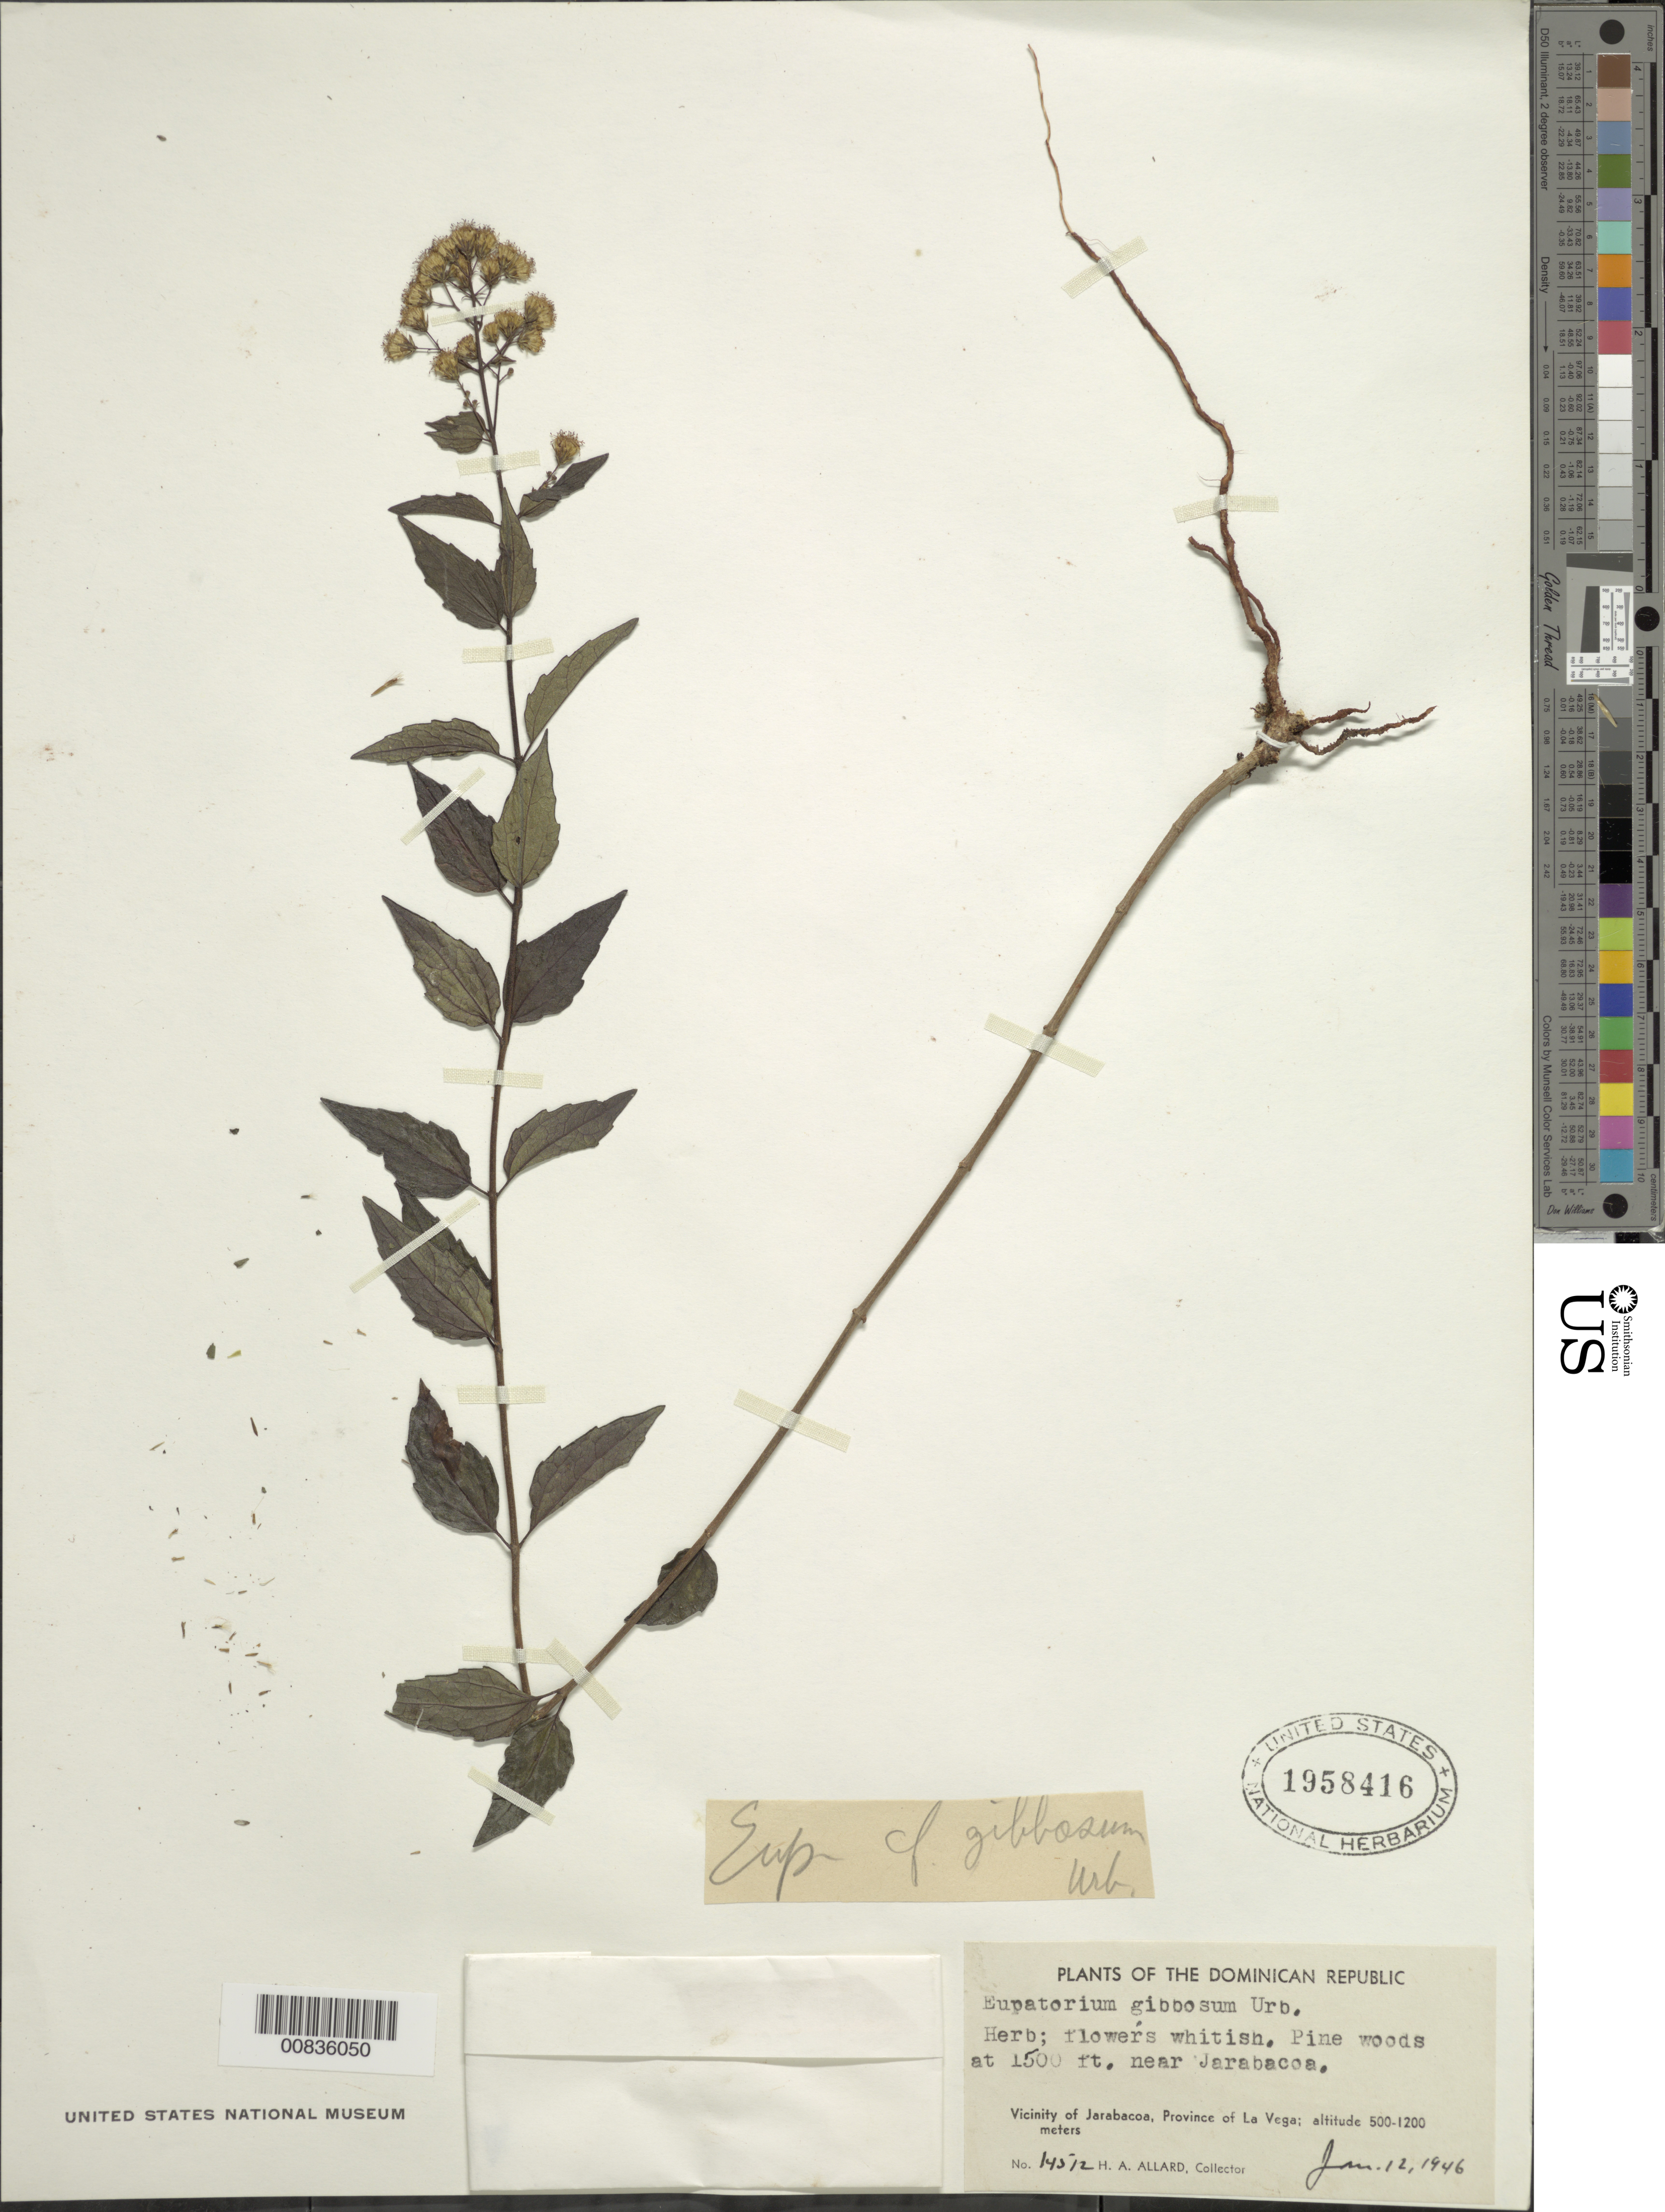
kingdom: Plantae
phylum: Tracheophyta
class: Magnoliopsida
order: Asterales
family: Asteraceae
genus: Koanophyllon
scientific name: Koanophyllon gibbosum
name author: (Urb.) R.M. King & H. Rob.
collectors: H. A. Allard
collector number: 14512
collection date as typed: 12 Jan 1946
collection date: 1946-01-12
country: Dominican Republic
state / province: La Vega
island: Hispaniola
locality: Vicinity of Jarabacoa, near town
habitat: Pine woods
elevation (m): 457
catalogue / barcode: US 1958416